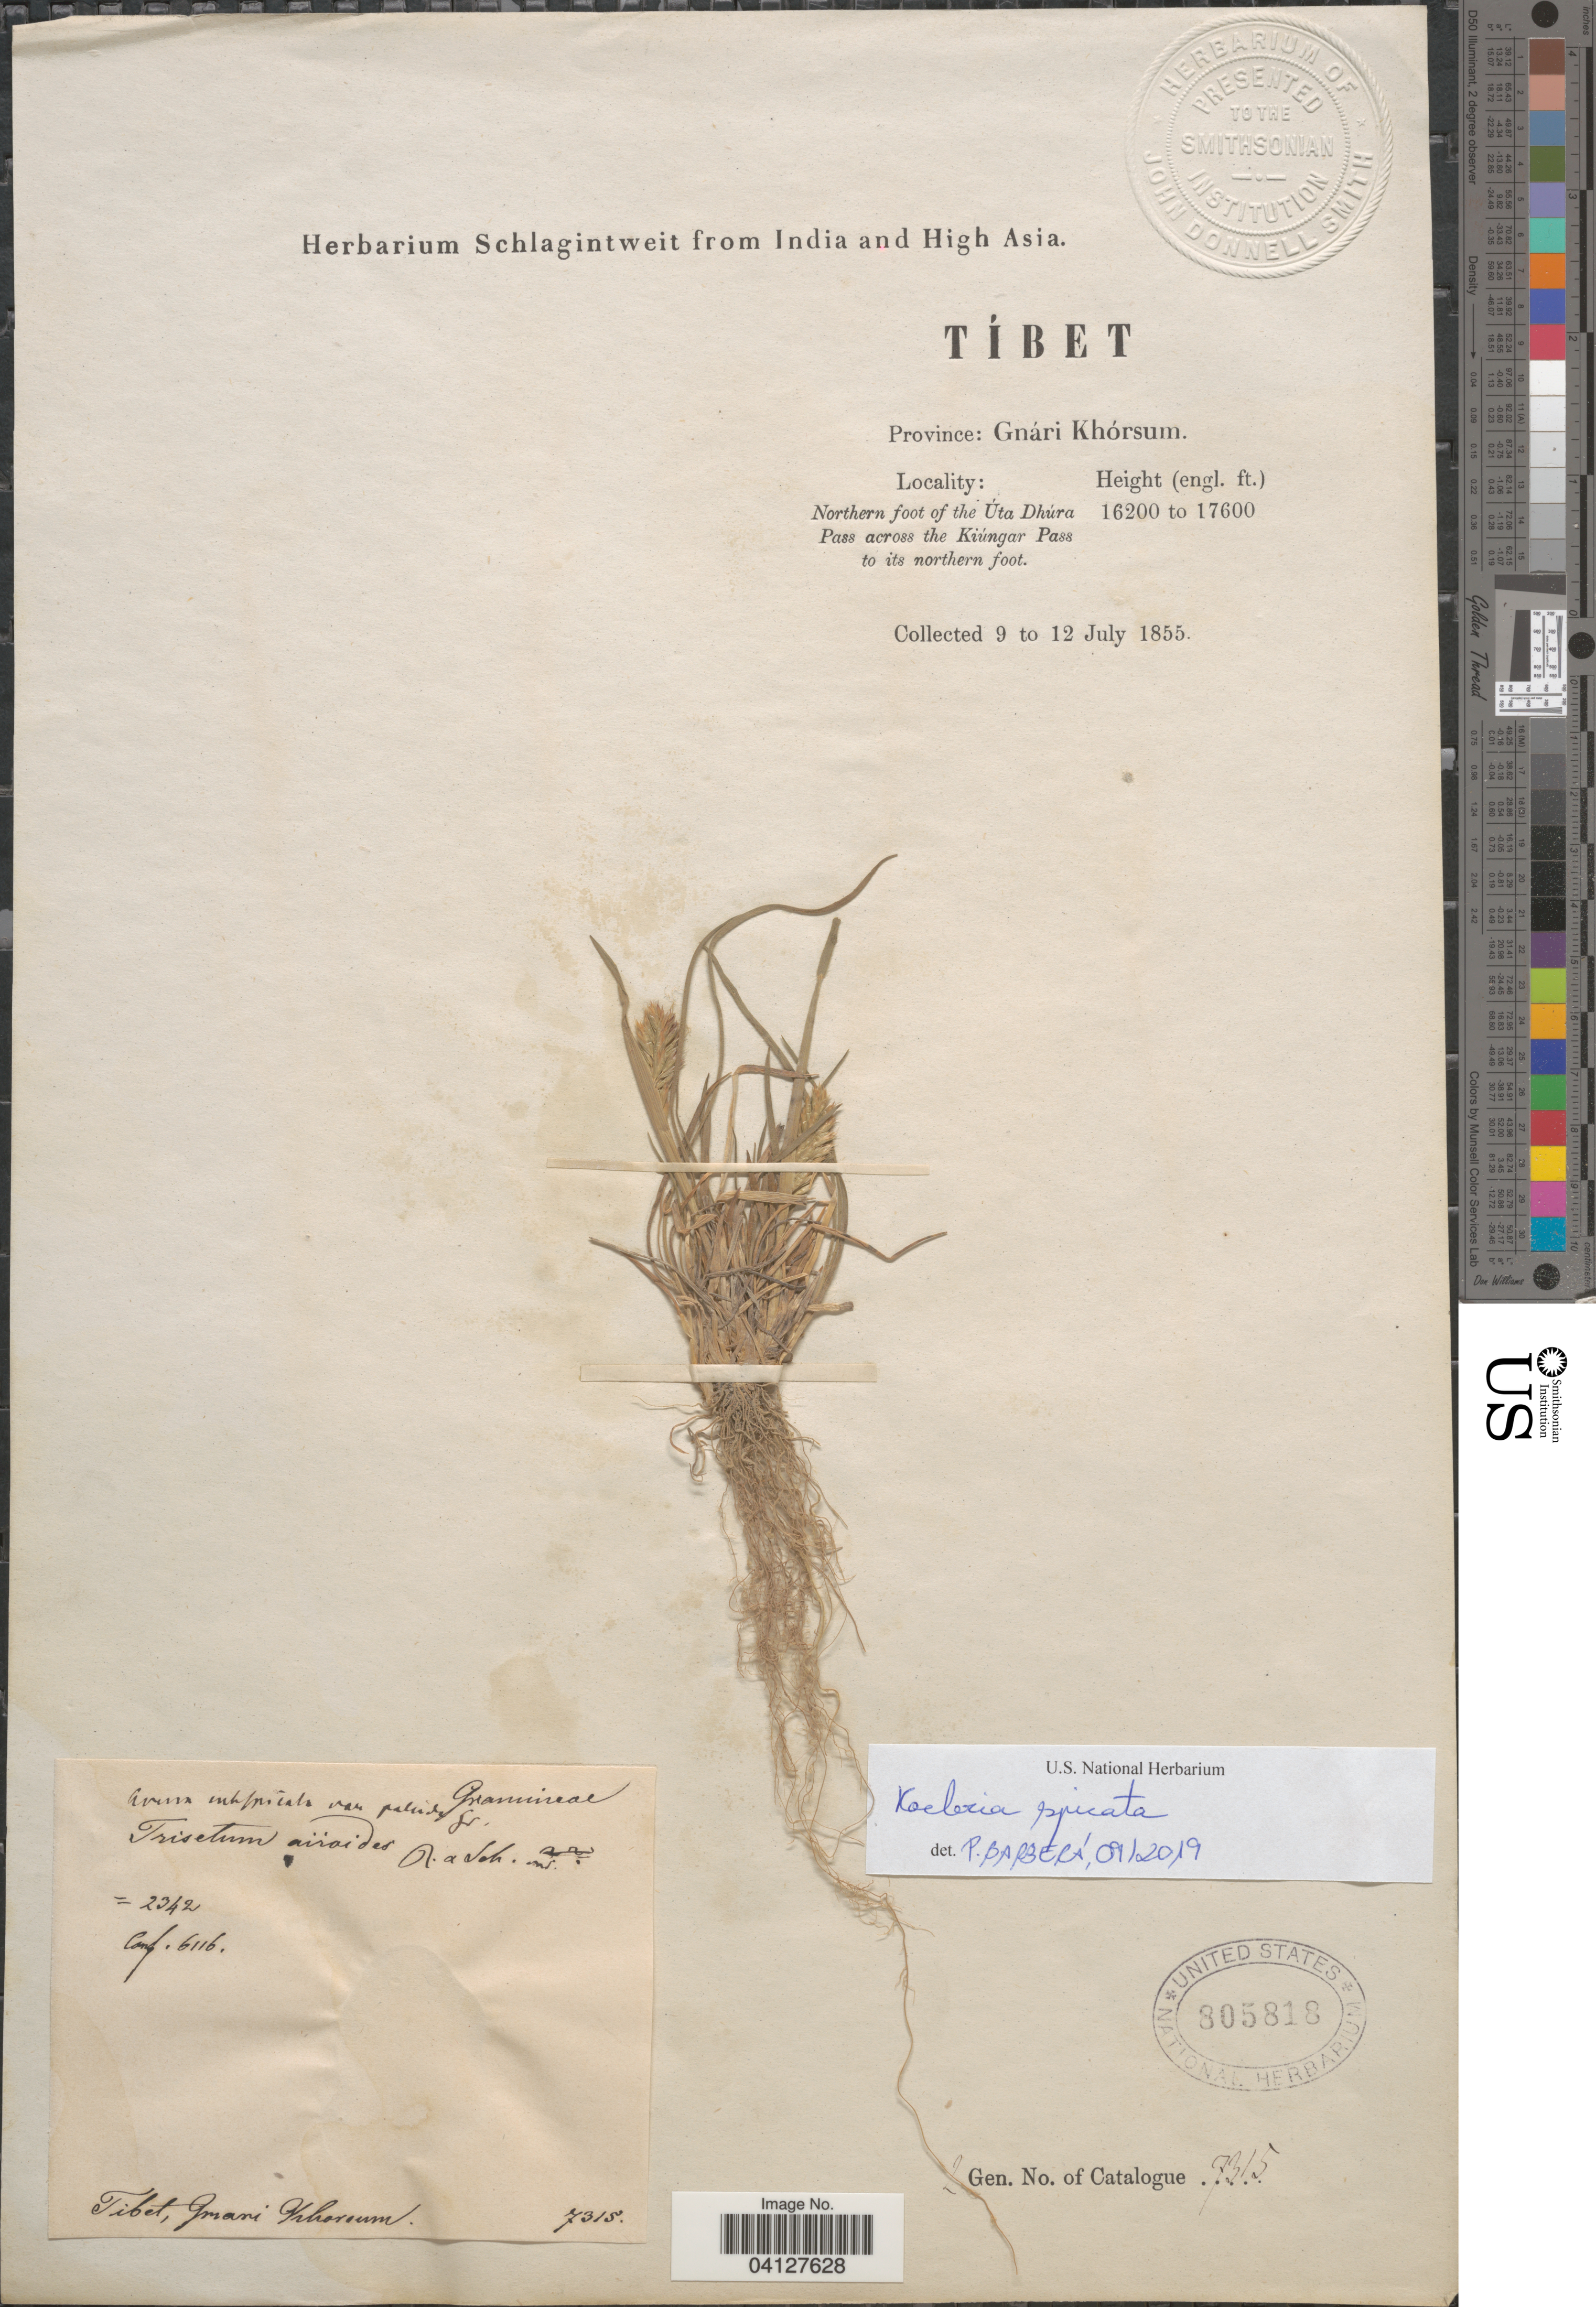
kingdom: Plantae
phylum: Tracheophyta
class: Liliopsida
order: Poales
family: Poaceae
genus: Koeleria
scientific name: Koeleria spicata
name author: (L.) Barberá et al.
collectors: ex herb. Schlagintweit from India and High Asia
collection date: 1855-07-09/1855-07-12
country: China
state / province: Xizang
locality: Tíbet. Province: Gnári Khósum. Northern foot of the Úta Fhúra Pass across the Kiúngar Pass to its northern foot.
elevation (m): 4938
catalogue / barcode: US 805818